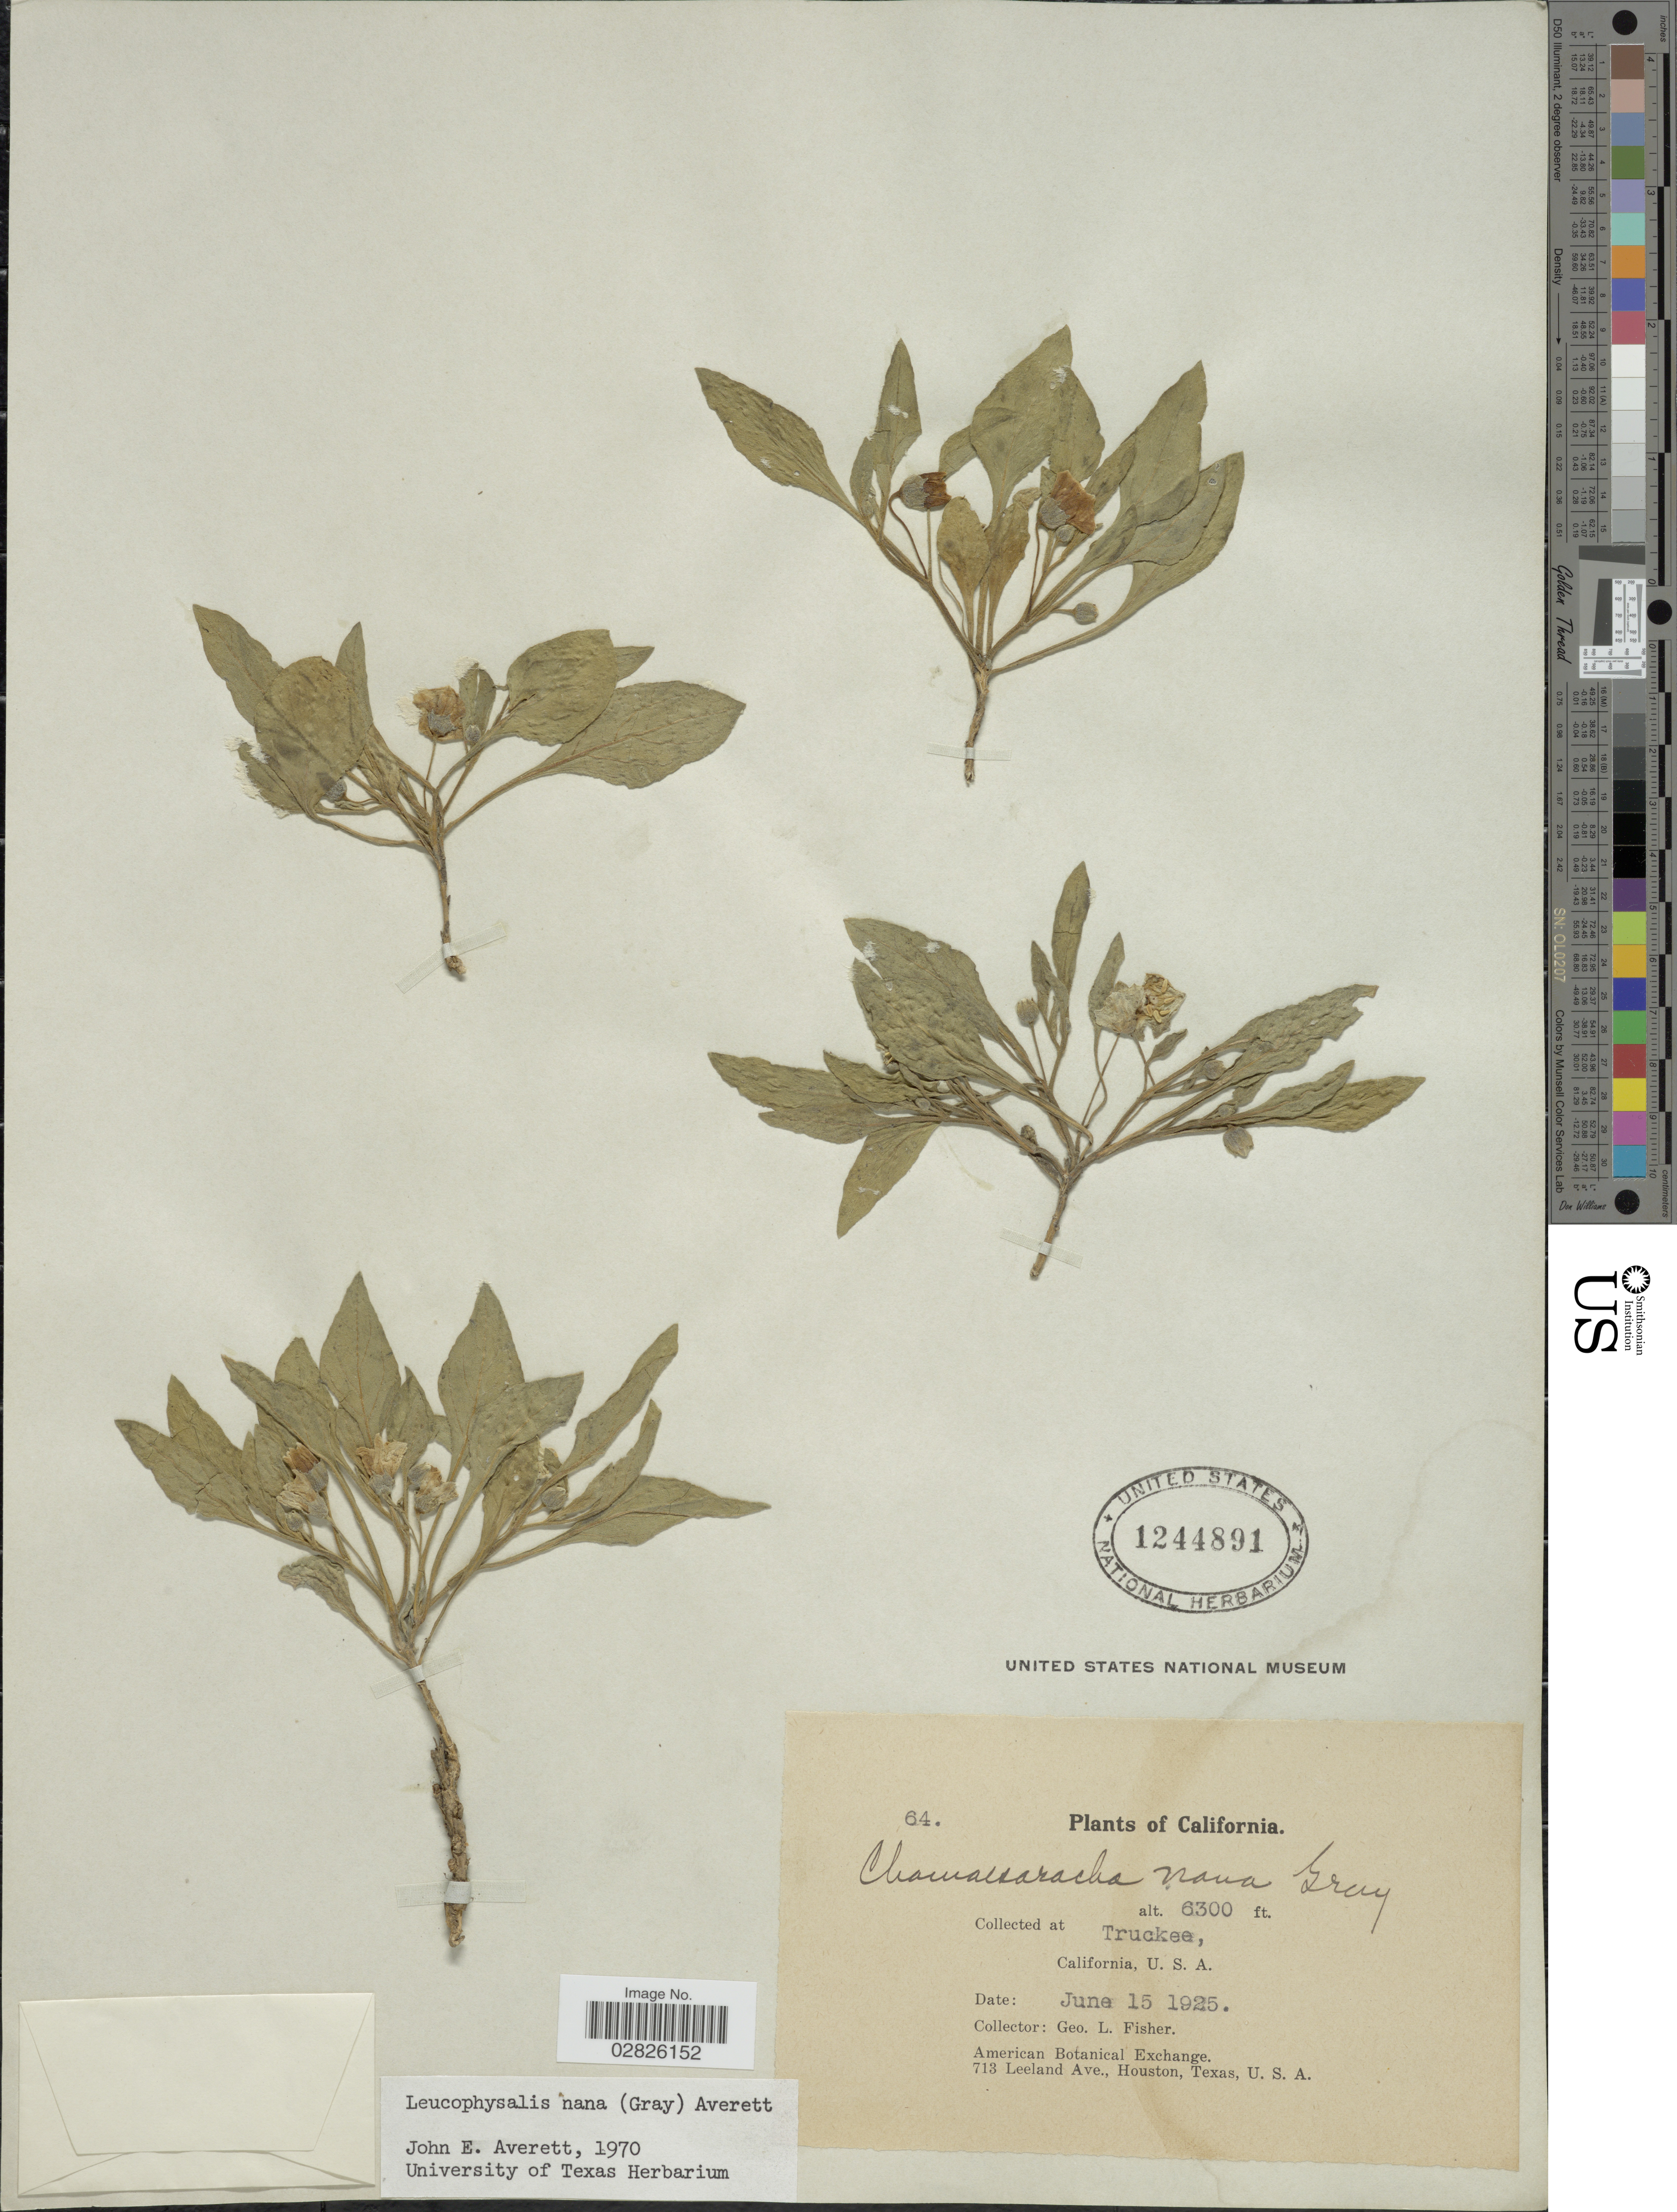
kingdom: Plantae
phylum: Tracheophyta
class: Magnoliopsida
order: Solanales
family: Solanaceae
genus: Leucophysalis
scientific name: Leucophysalis nana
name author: (A. Gray) Averett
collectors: G. L. Fisher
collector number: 64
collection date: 1925-06-15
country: United States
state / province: California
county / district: Nevada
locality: Truckee, U.S.A.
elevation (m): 1920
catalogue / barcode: US 1244891